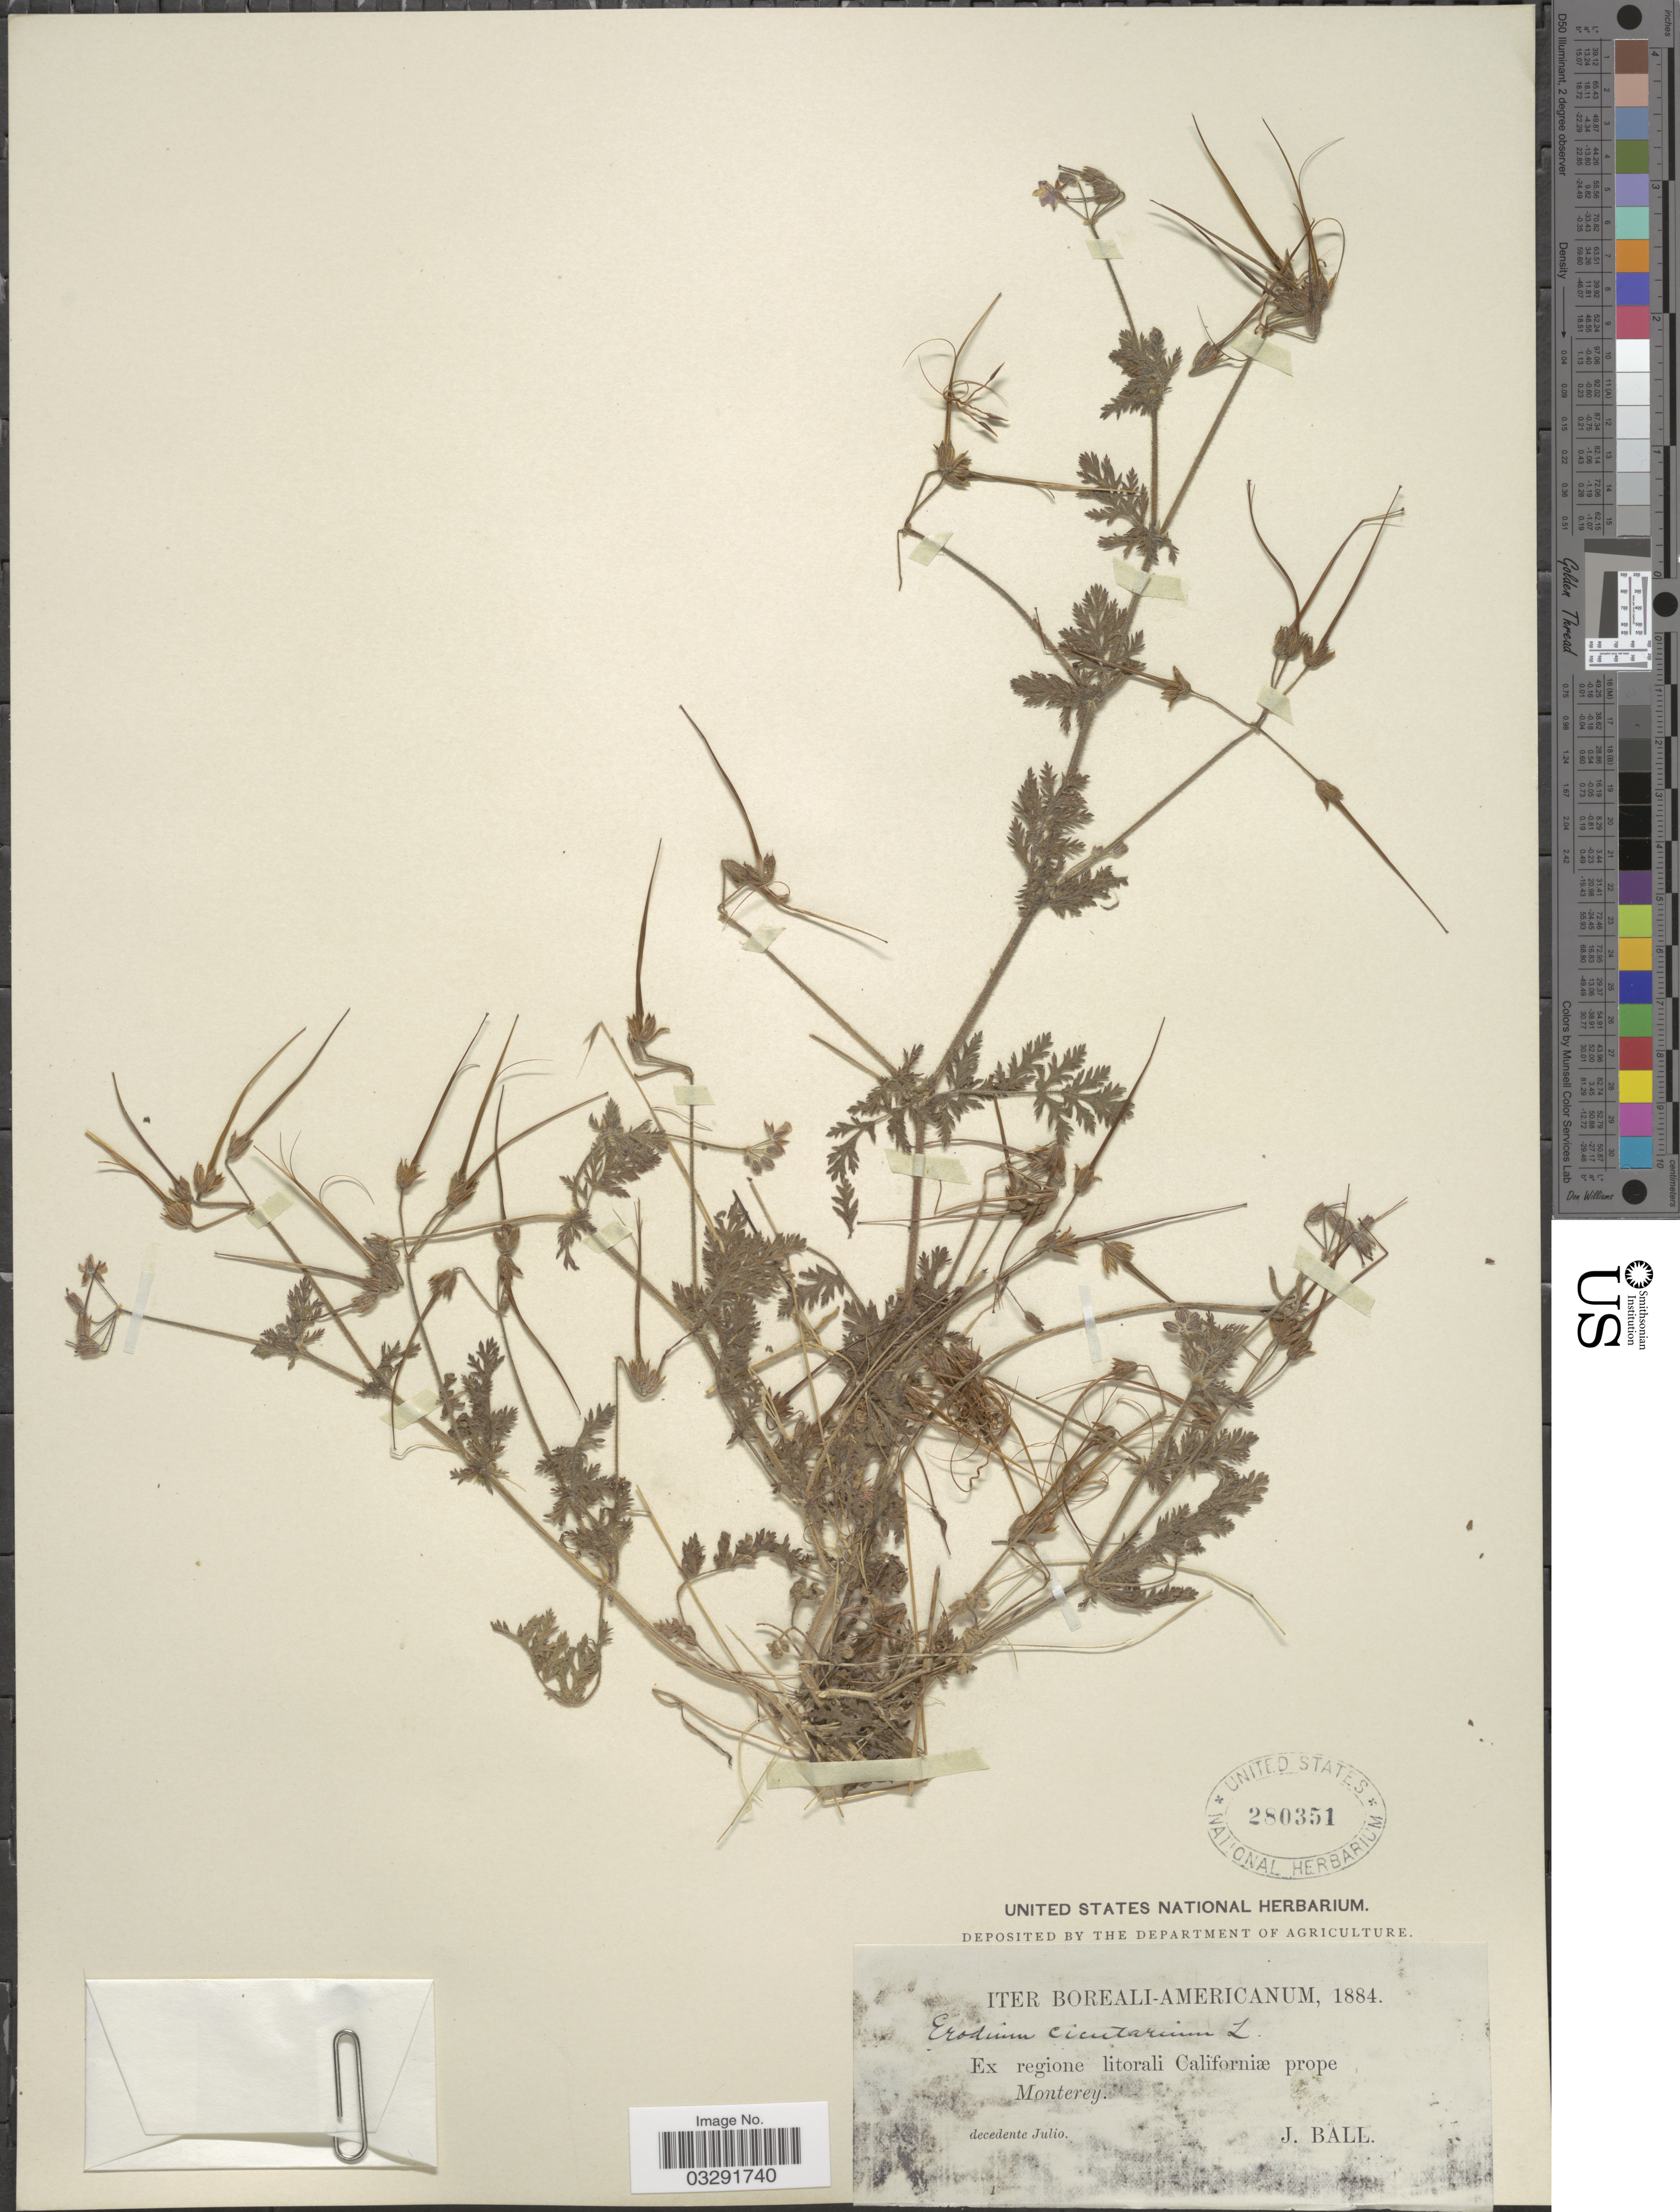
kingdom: Plantae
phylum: Tracheophyta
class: Magnoliopsida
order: Geraniales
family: Geraniaceae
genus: Erodium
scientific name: Erodium cicutarium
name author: (L.) L'Hér.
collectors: J. Ball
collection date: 1884-07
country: United States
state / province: California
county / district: Monterey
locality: Iter Boreali-Americanum. [unsure placement] Regione litorali Californiæ prope Monterey.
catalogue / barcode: US 280351